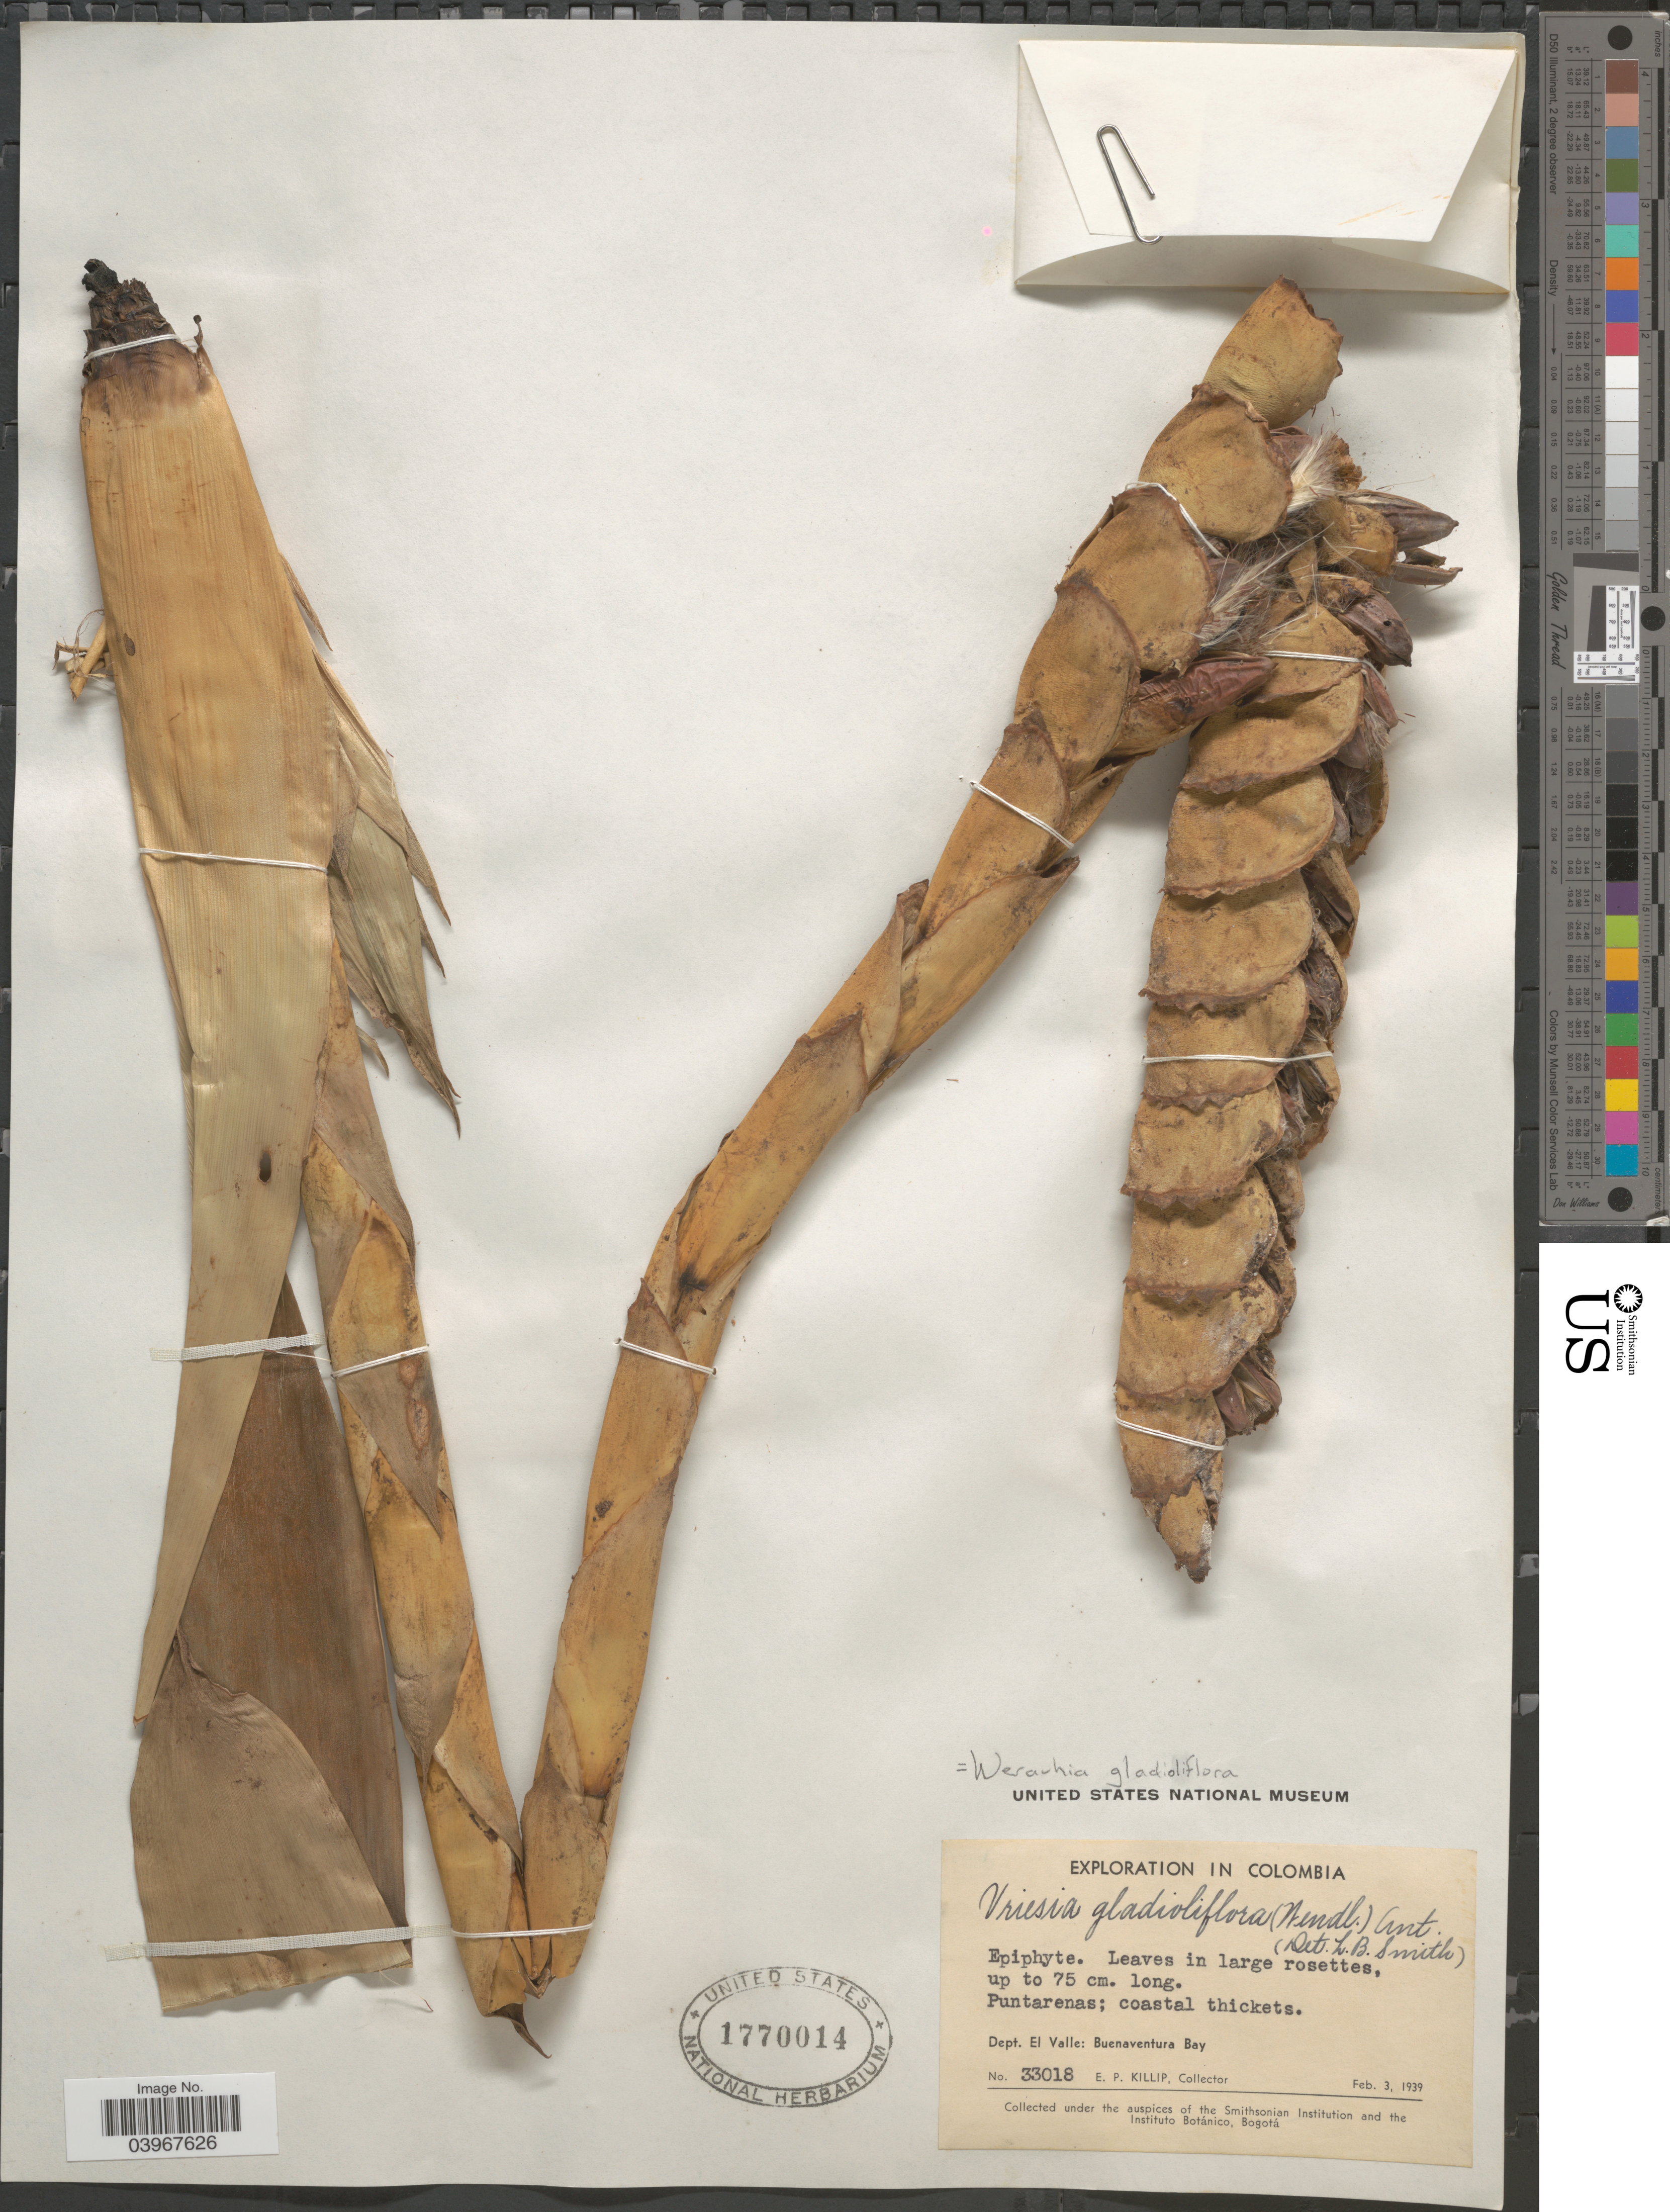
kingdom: Plantae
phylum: Tracheophyta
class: Liliopsida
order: Poales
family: Bromeliaceae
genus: Werauhia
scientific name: Werauhia gladioliflora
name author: (H. Wendl.) J.R. Grant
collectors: E. P. Killip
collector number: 33018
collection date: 1939-02-03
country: Colombia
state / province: Valle del Cauca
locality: Puntarenas; coastal thickets. Dept. El Valle: Buenaventura Bay.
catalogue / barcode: US 1770014